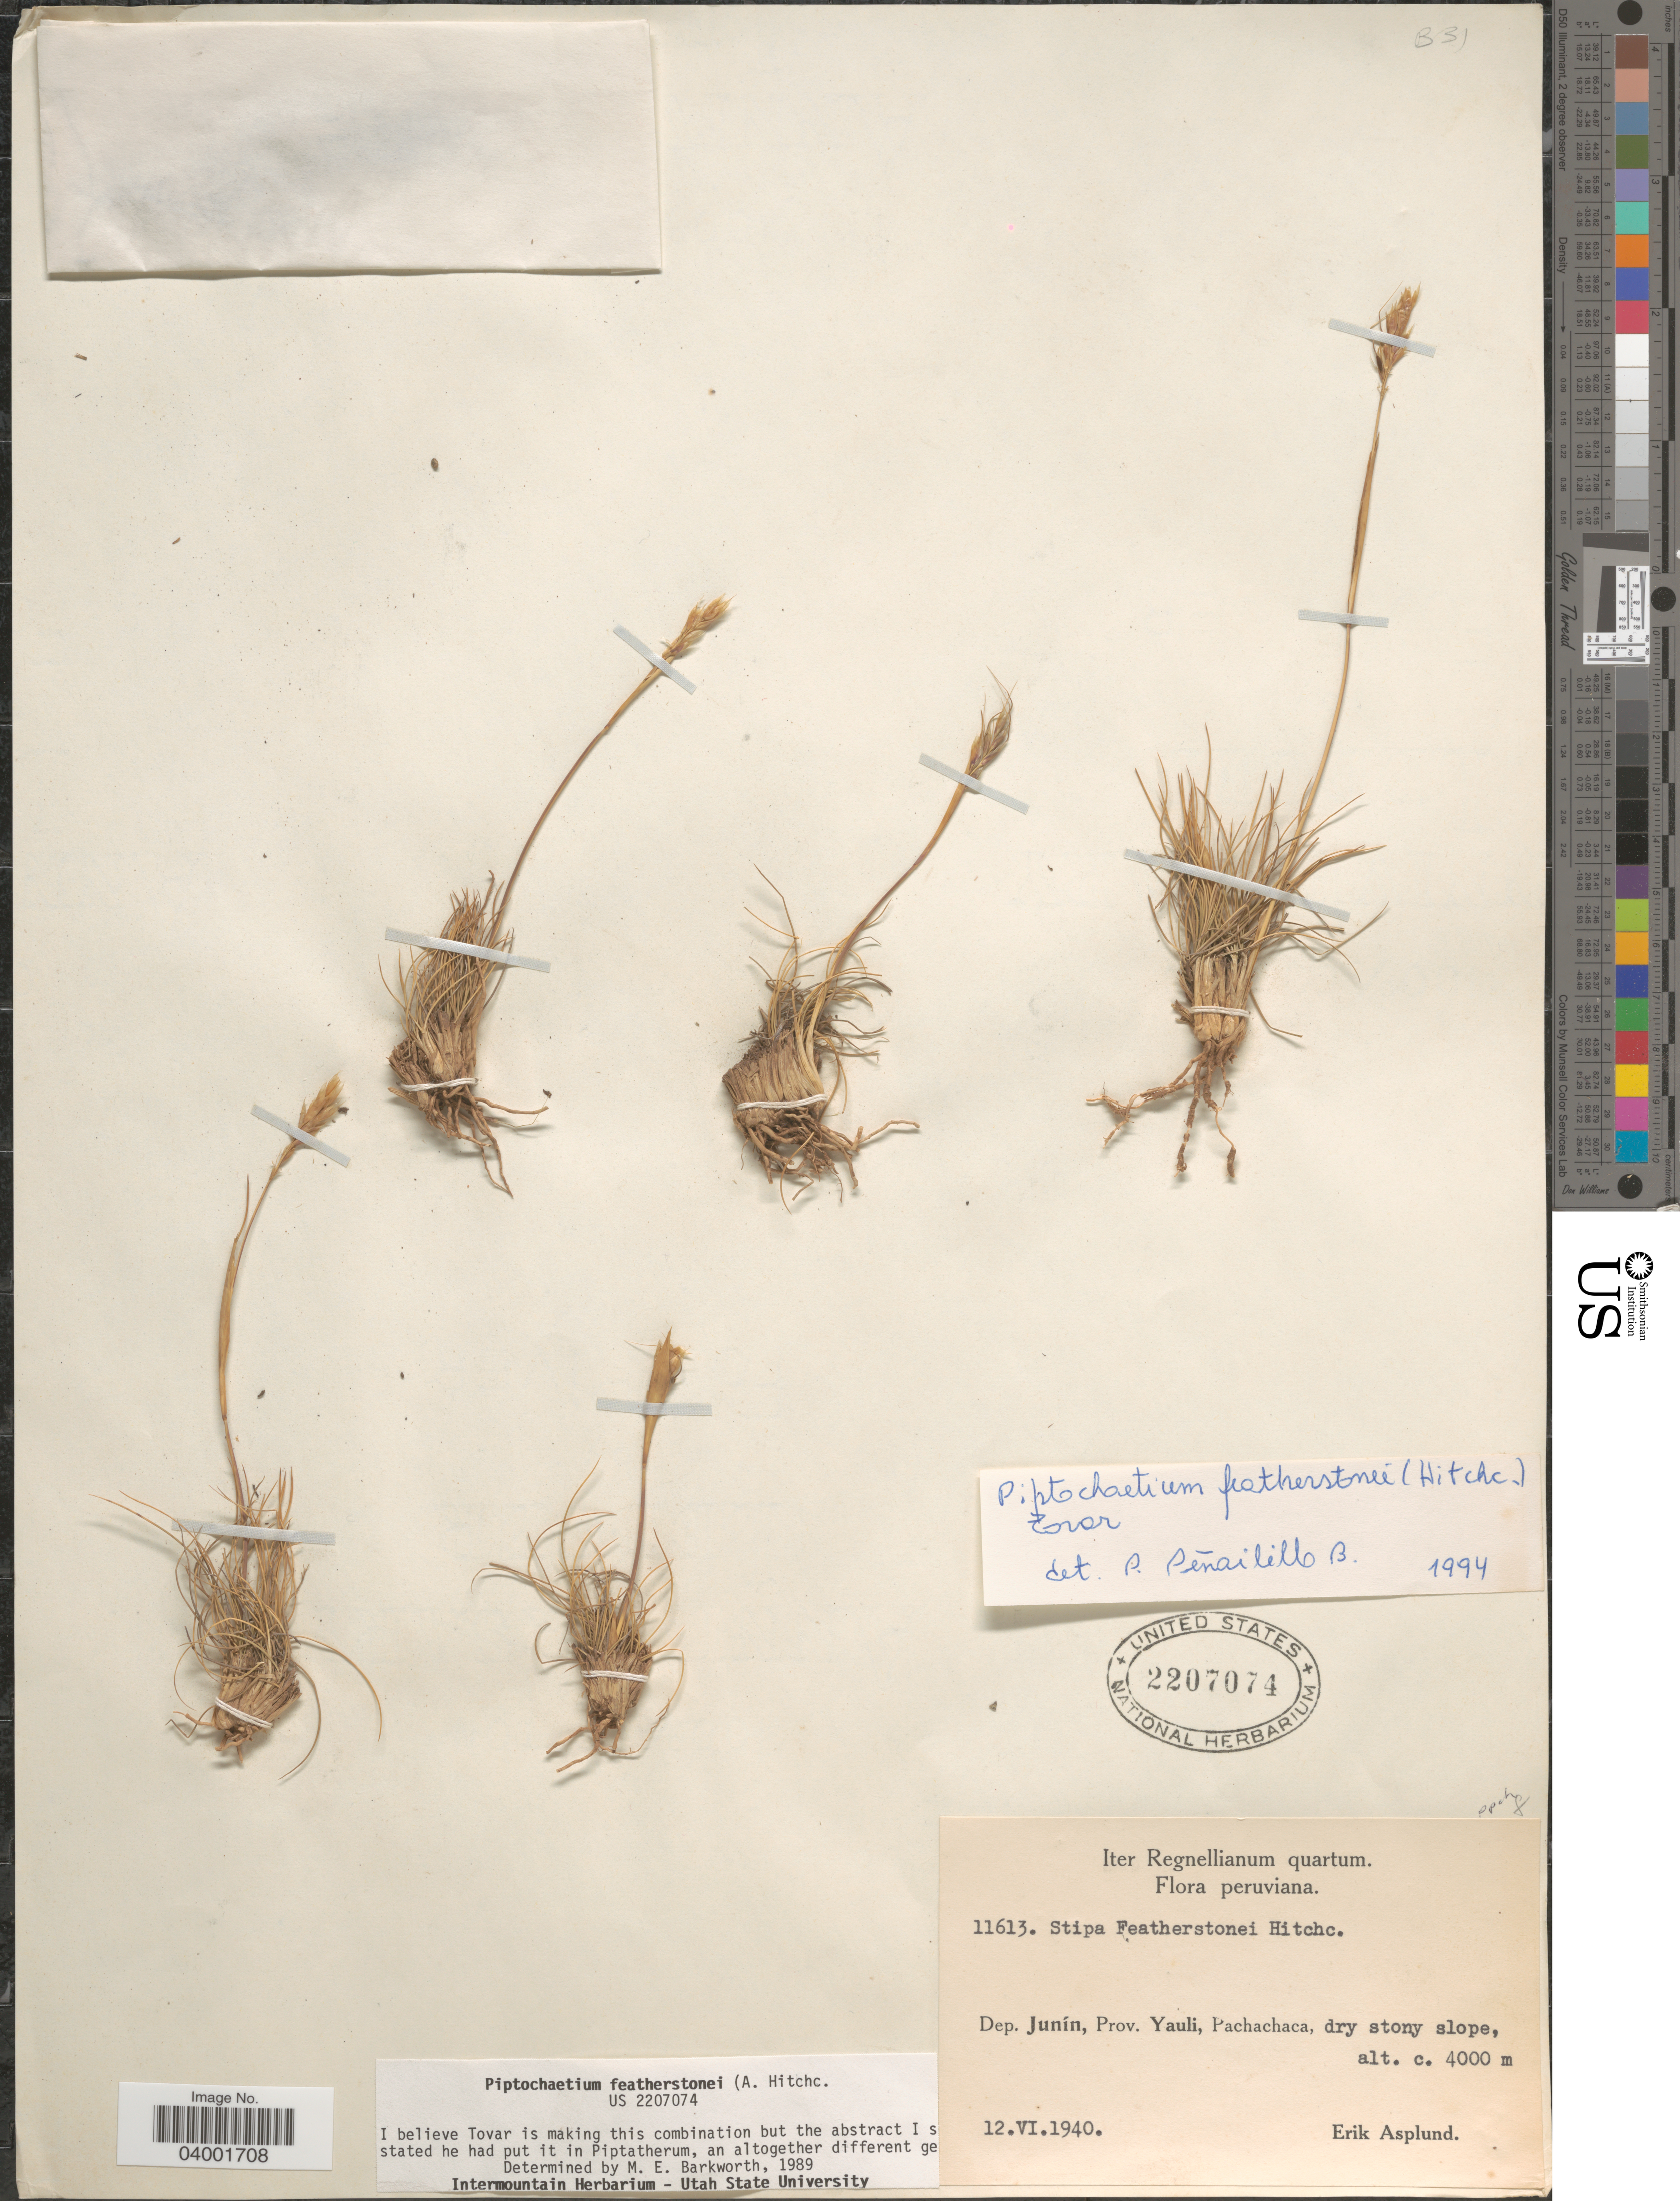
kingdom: Plantae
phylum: Tracheophyta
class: Liliopsida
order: Poales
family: Poaceae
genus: Piptochaetium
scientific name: Piptochaetium featherstonei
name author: (Hitchc.) Tovar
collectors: E. Asplund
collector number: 11613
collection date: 1940-06-12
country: Peru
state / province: Junín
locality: Dep. Junín, Prov. Yauli, Pachachaca.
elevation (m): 4000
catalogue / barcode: US 2207074